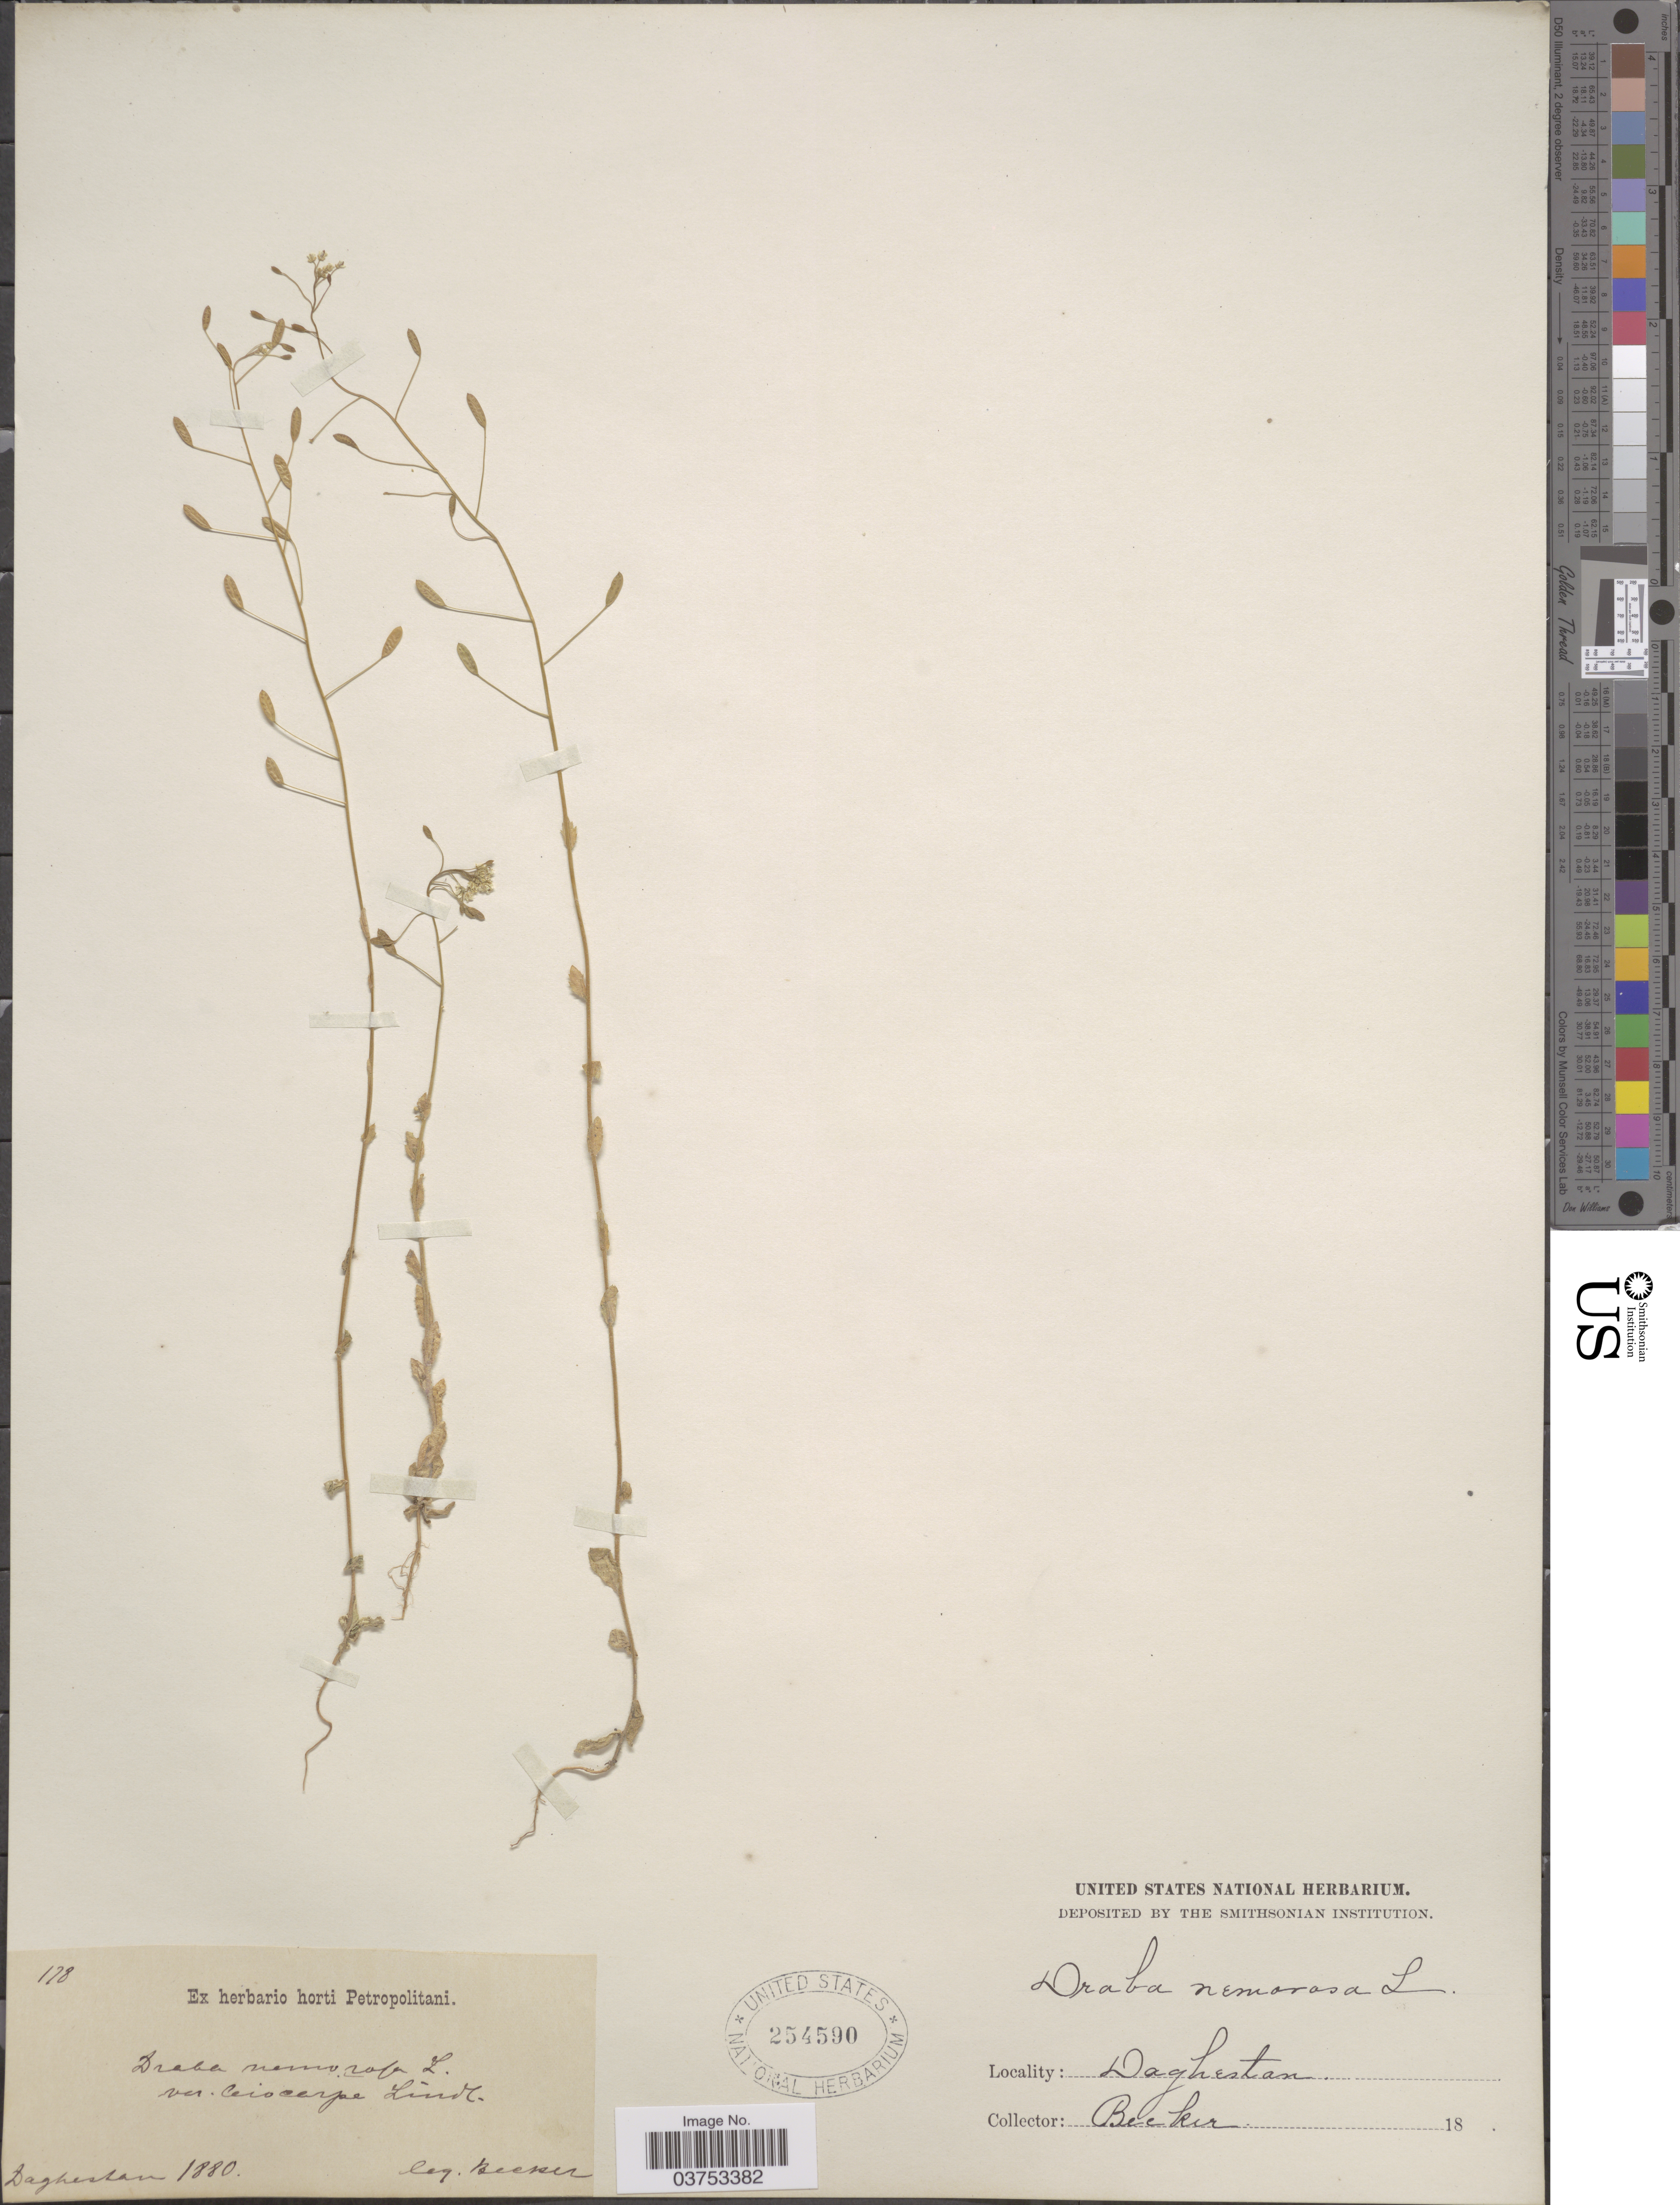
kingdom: Plantae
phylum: Tracheophyta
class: Magnoliopsida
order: Brassicales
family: Brassicaceae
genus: Draba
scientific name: Draba nemorosa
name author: L.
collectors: -. Becker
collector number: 178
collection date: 1880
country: Russian Federation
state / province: Dagestan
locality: Daghestan.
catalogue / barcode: US 254590